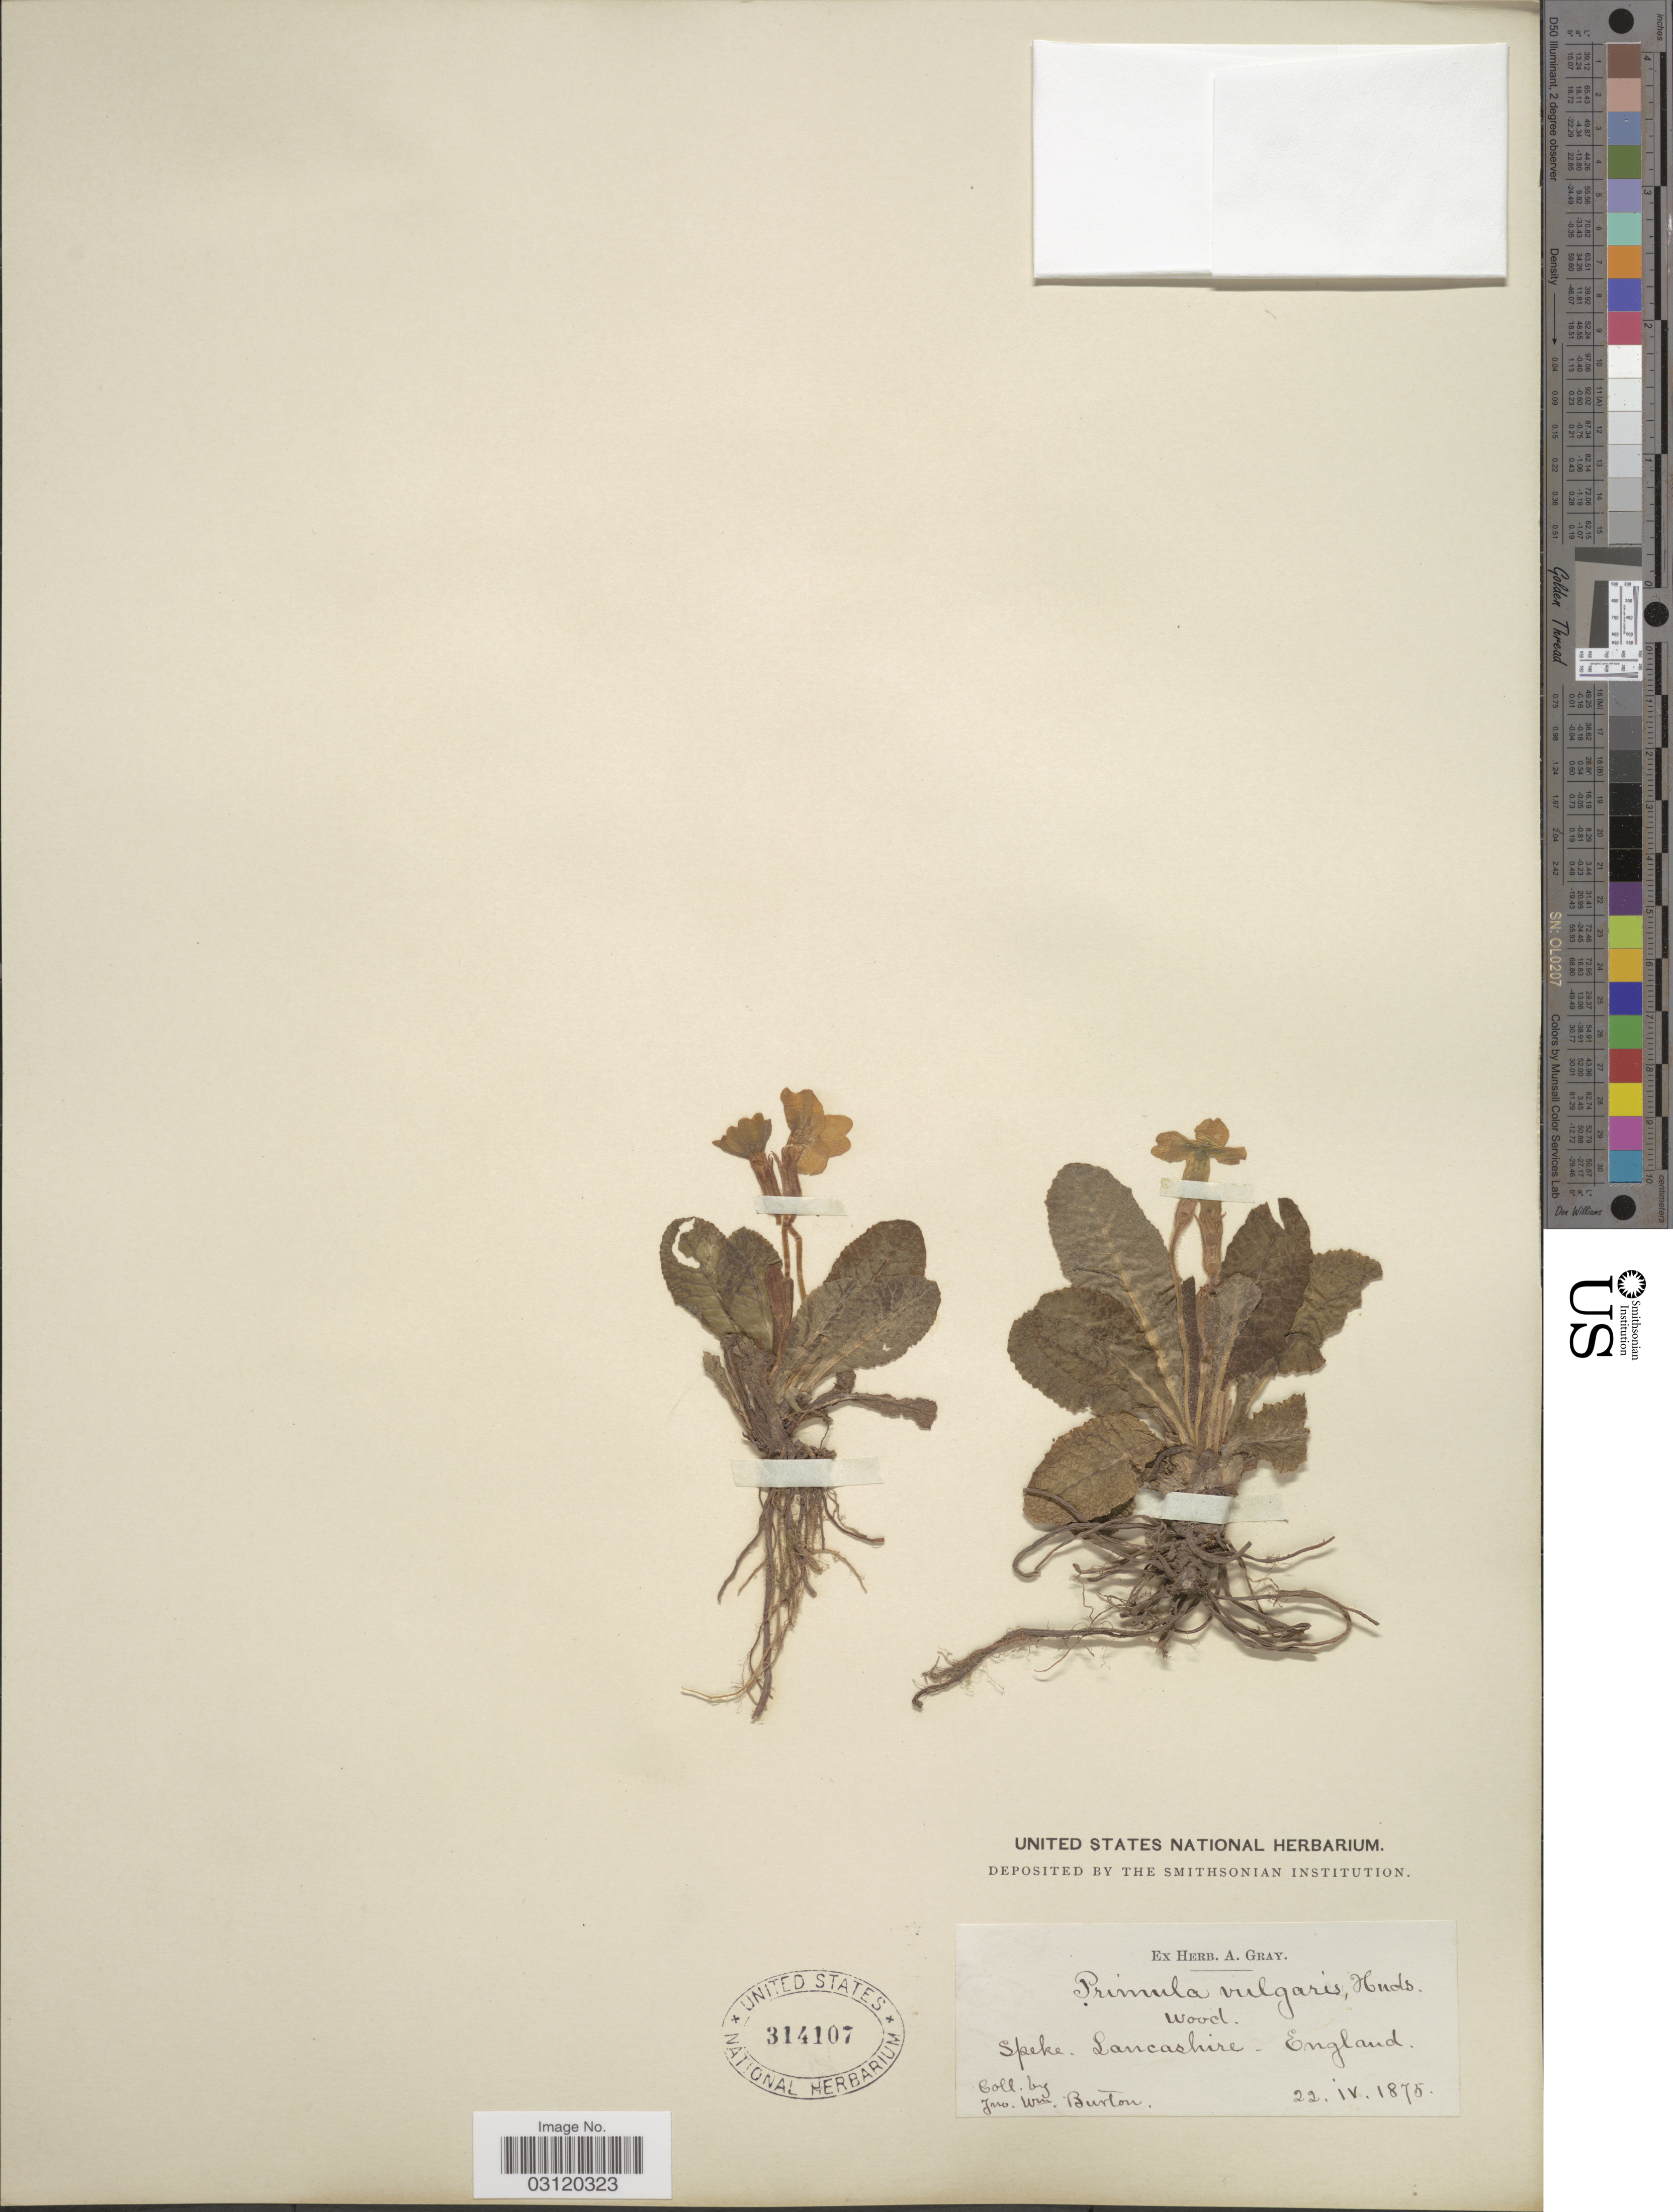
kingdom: Plantae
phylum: Tracheophyta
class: Magnoliopsida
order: Ericales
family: Primulaceae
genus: Primula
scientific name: Primula vulgaris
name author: Huds.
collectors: J. Burton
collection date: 1875-04-22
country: United Kingdom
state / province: England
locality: Speke-Lancashire.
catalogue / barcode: US 314107